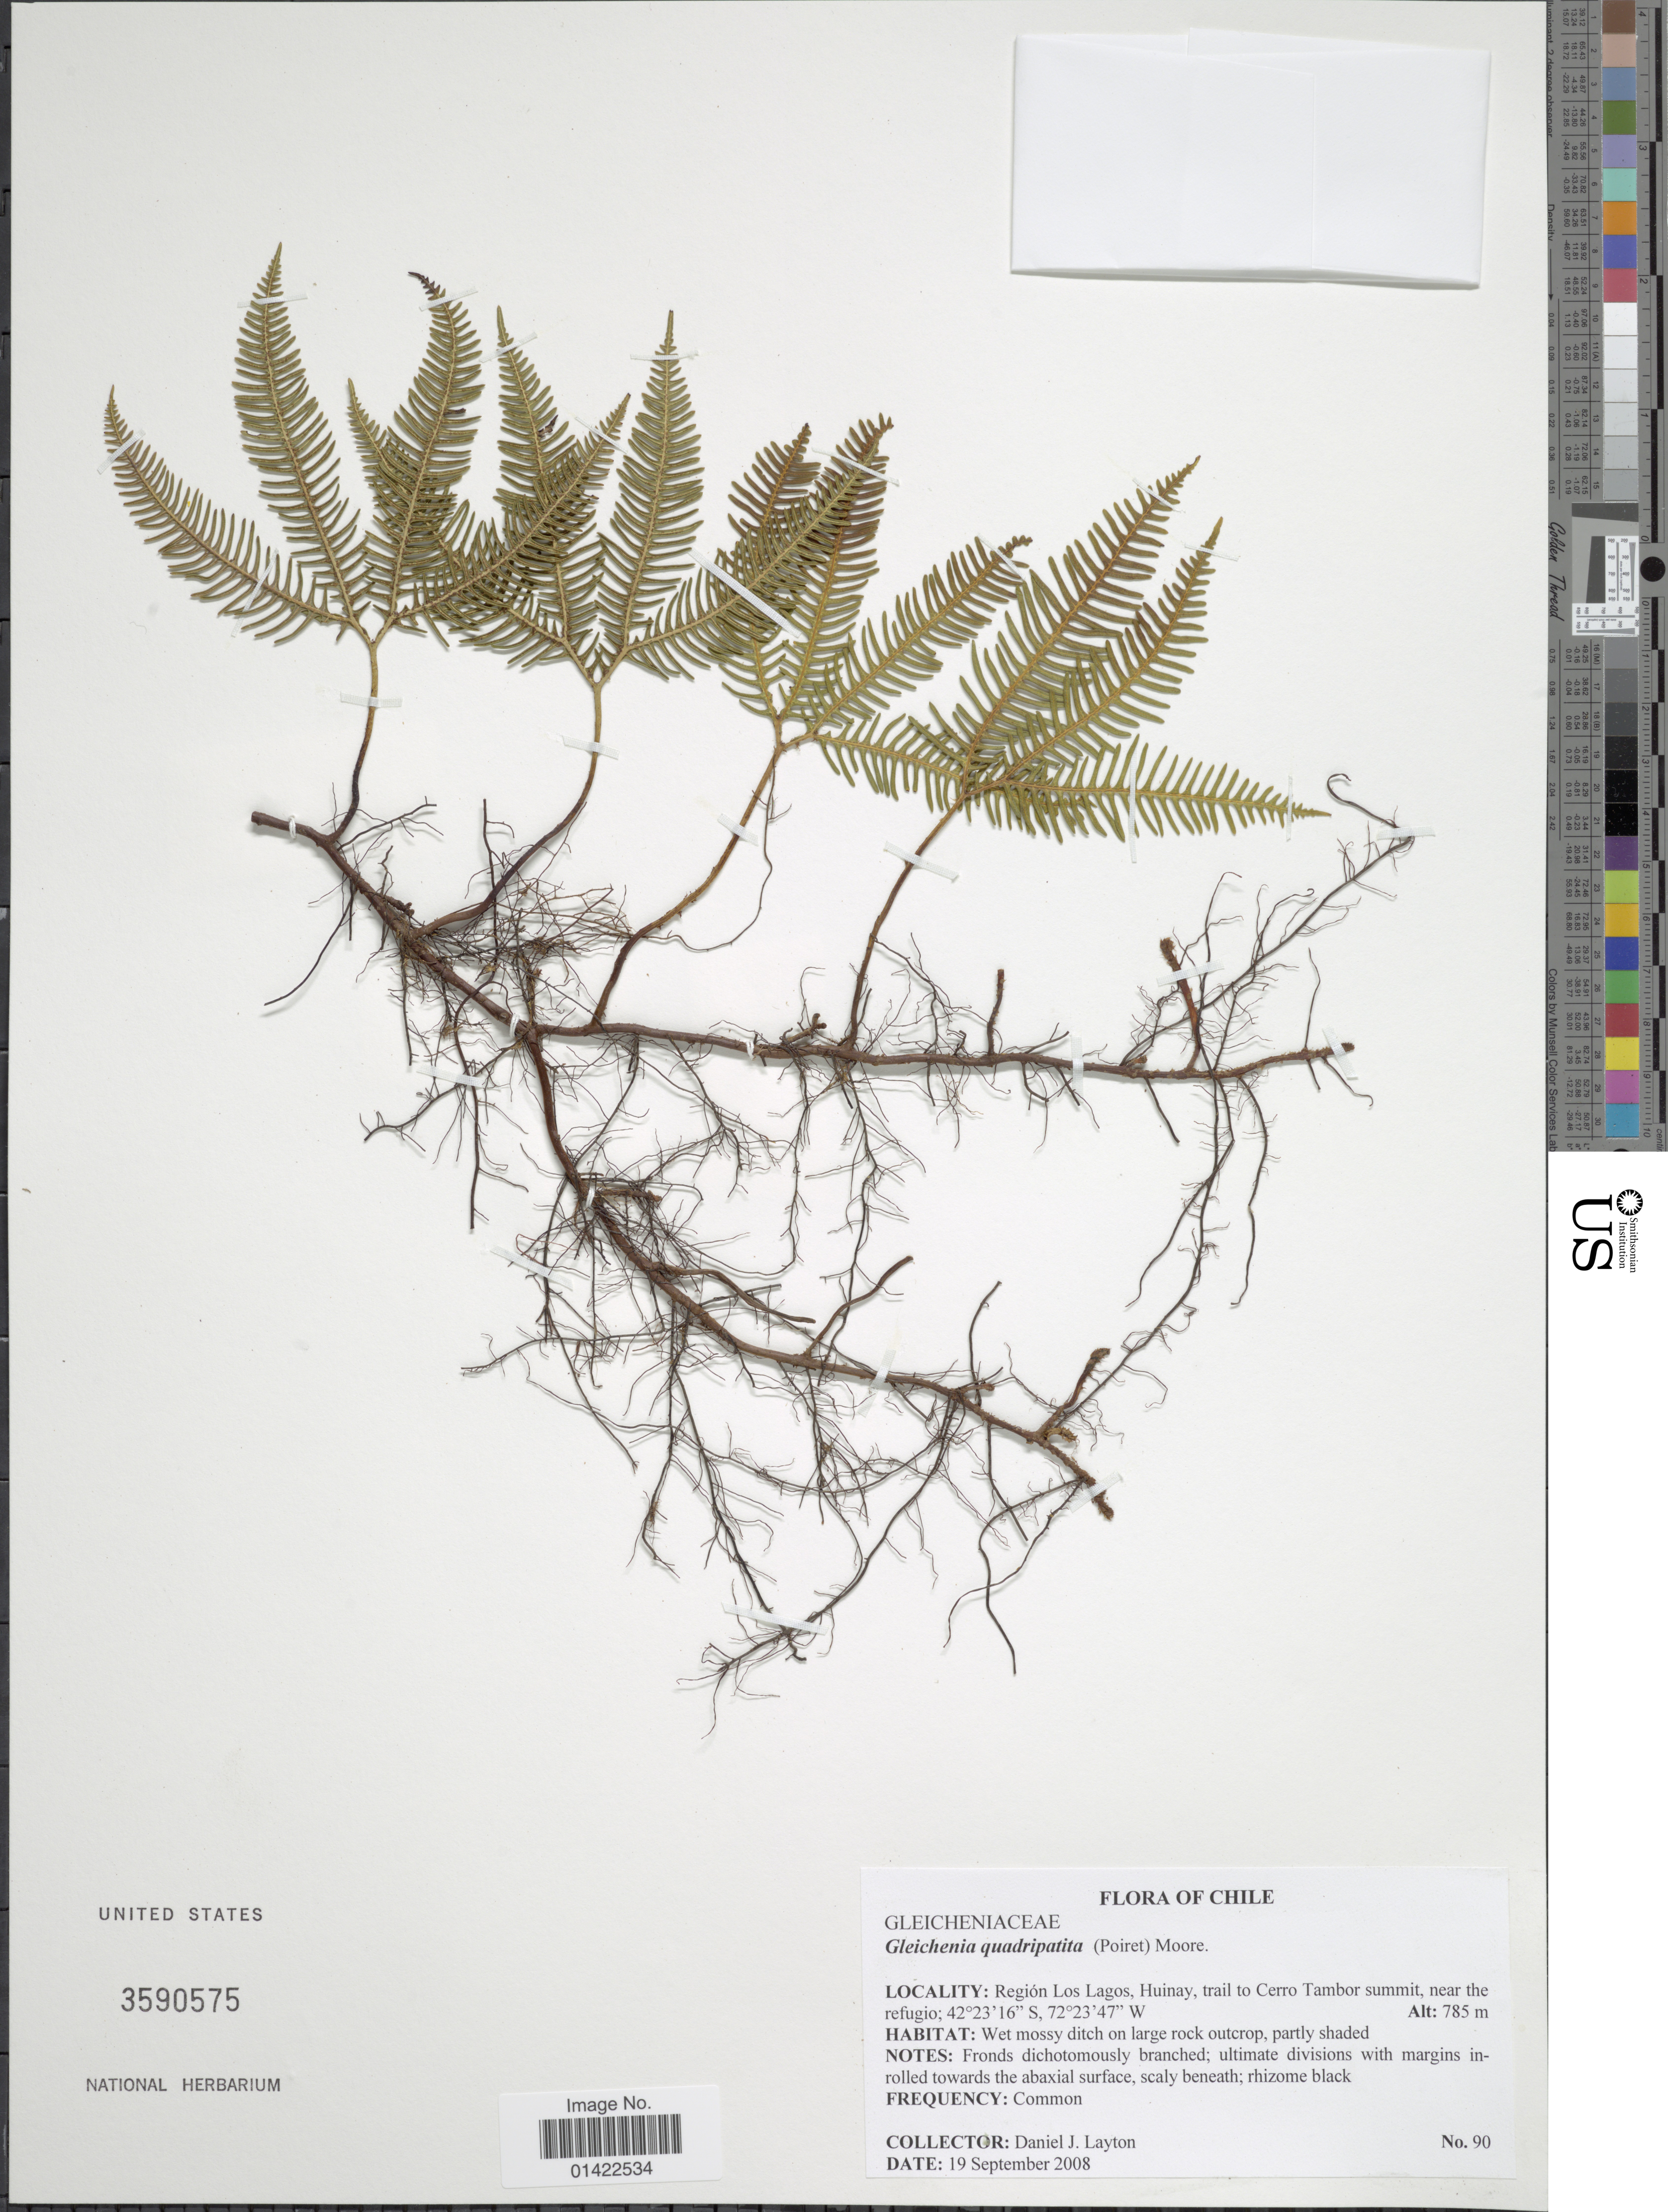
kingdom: Plantae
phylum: Tracheophyta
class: Polypodiopsida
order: Gleicheniales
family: Gleicheniaceae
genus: Sticherus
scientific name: Sticherus quadripartitus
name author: (Poir.) Ching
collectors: D. J. Layton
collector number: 90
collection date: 2008-09-19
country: Chile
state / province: Los Lagos (X)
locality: Region Los Lagos, Huinay, trail to Cerro Tambor summit, near the refugio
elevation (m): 785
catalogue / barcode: US 3590575